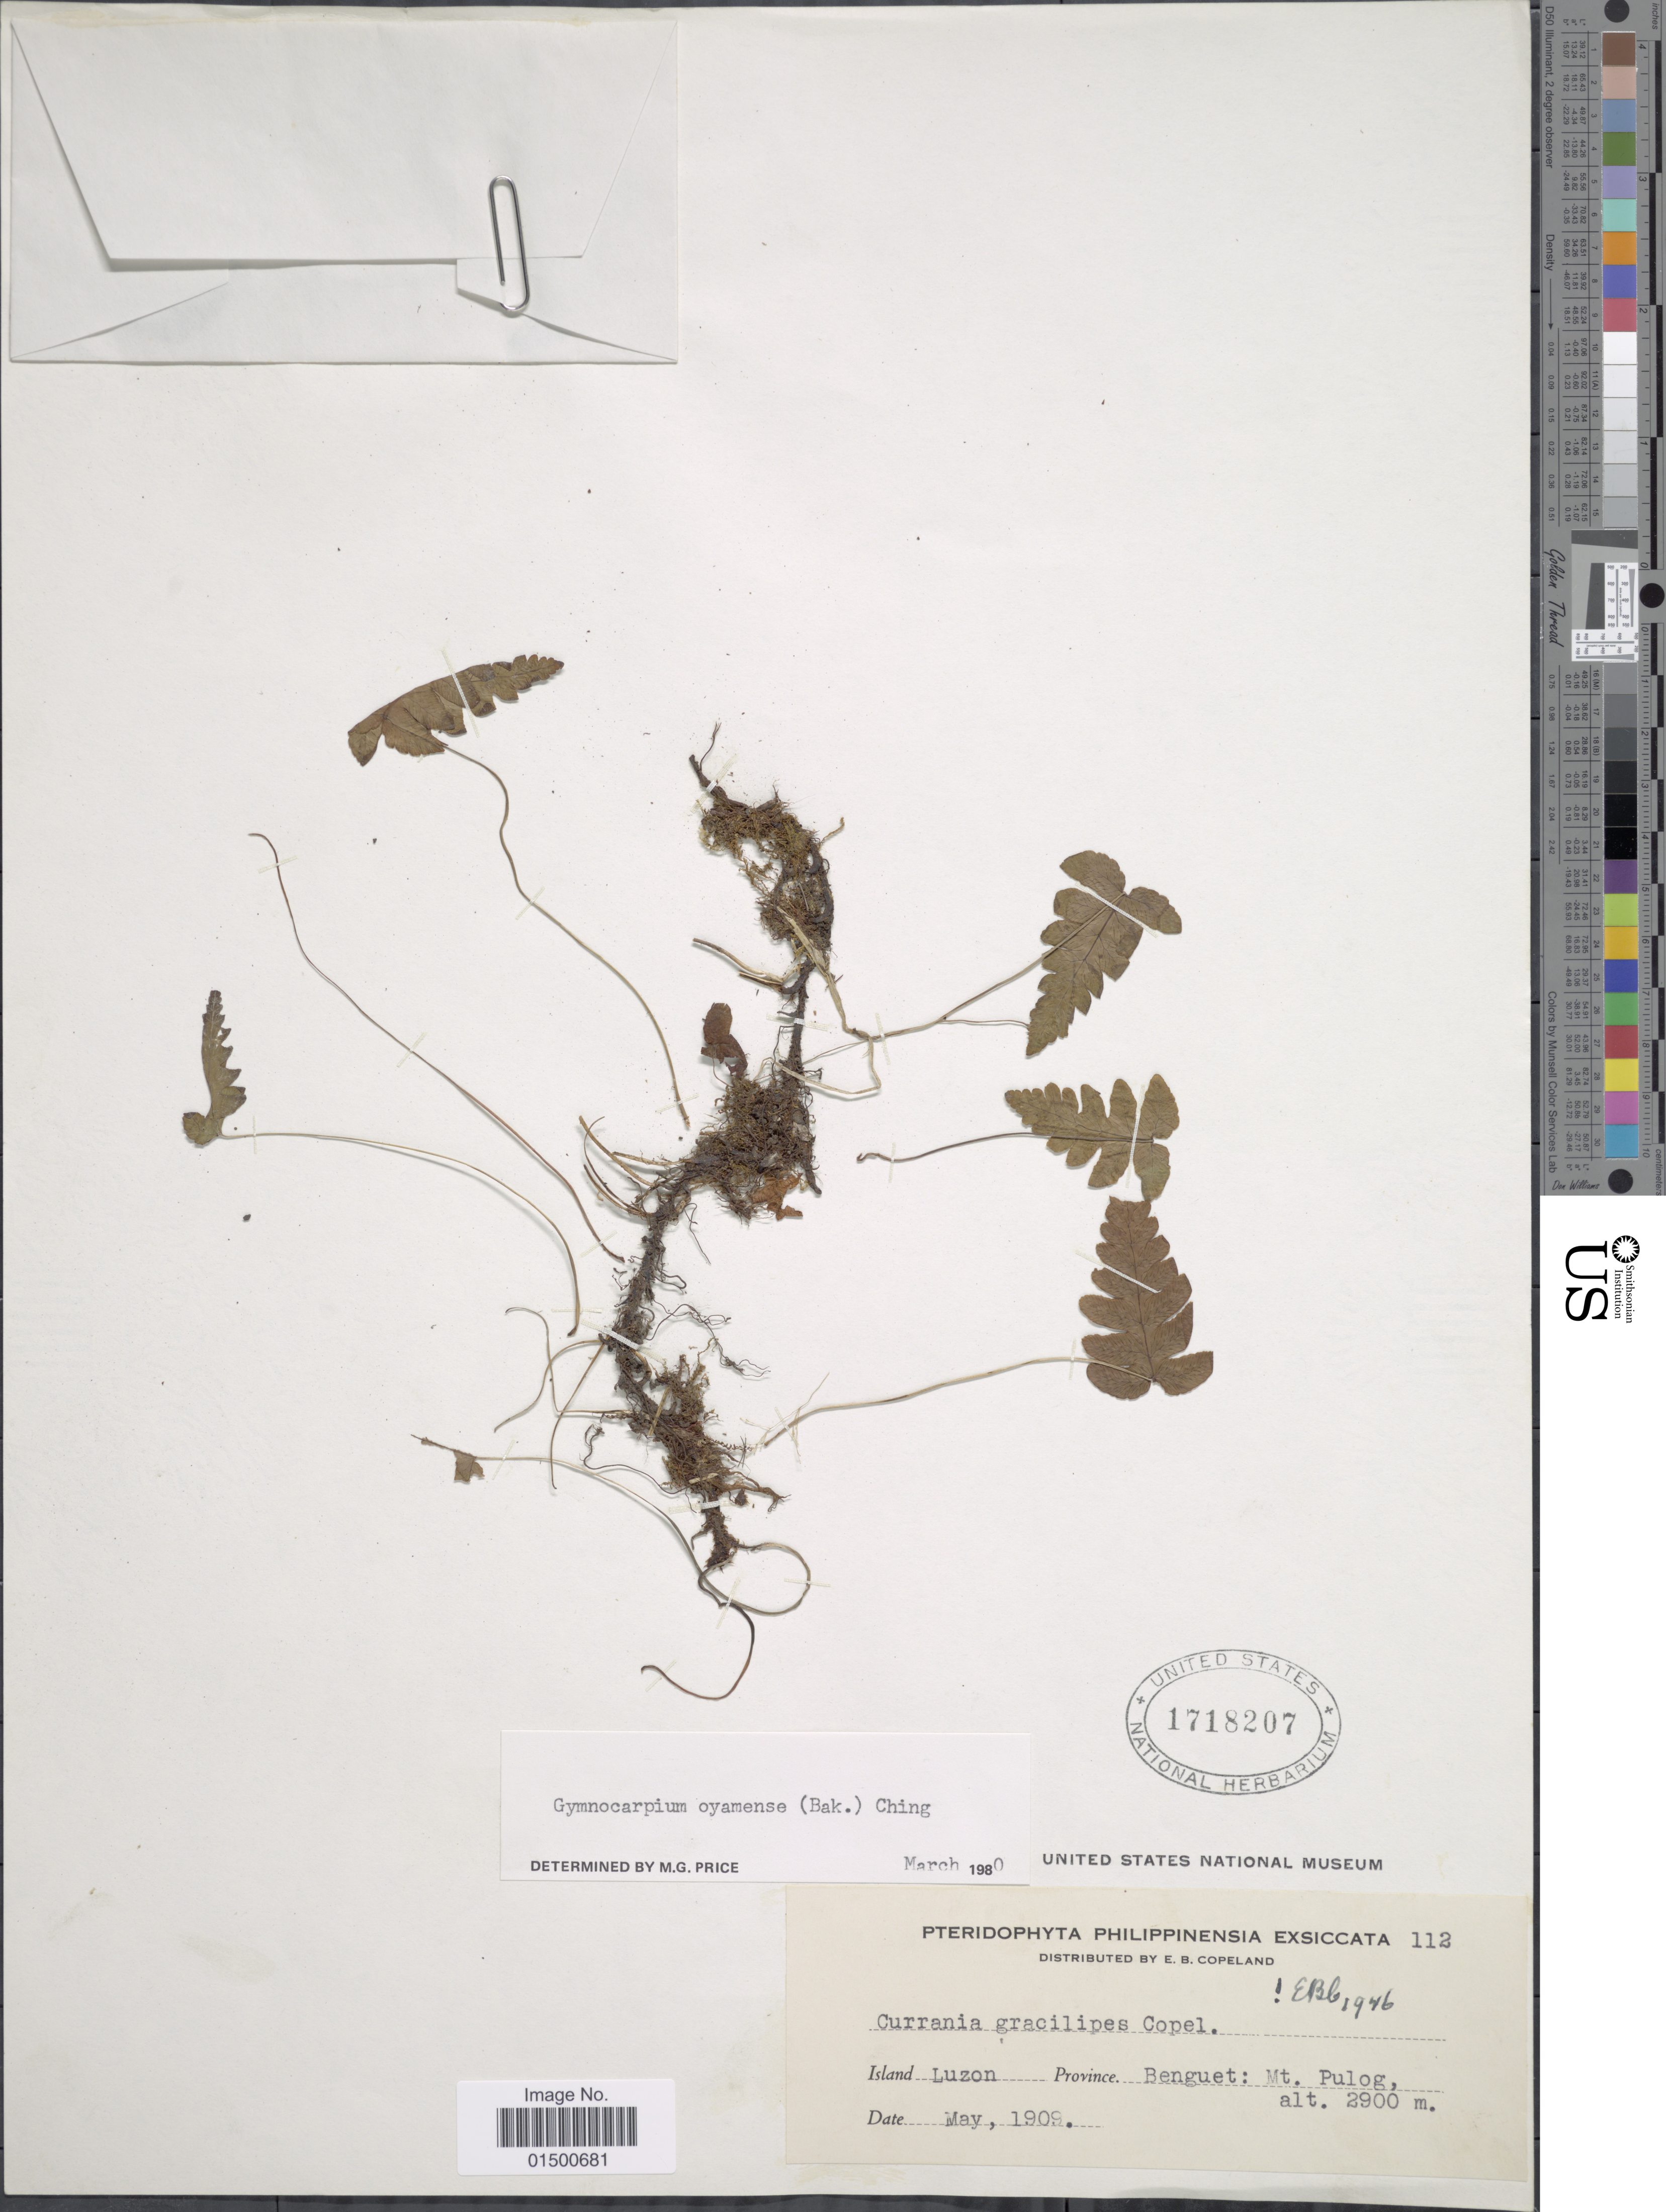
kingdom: Plantae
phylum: Tracheophyta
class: Polypodiopsida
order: Polypodiales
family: Cystopteridaceae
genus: Gymnocarpium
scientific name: Gymnocarpium oyamense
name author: (Baker) Ching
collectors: E. B. Copeland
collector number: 112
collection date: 1909-05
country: Philippines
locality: Island Luzon, Province Benguet, Mt. Pulog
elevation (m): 2900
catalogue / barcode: US 1718207